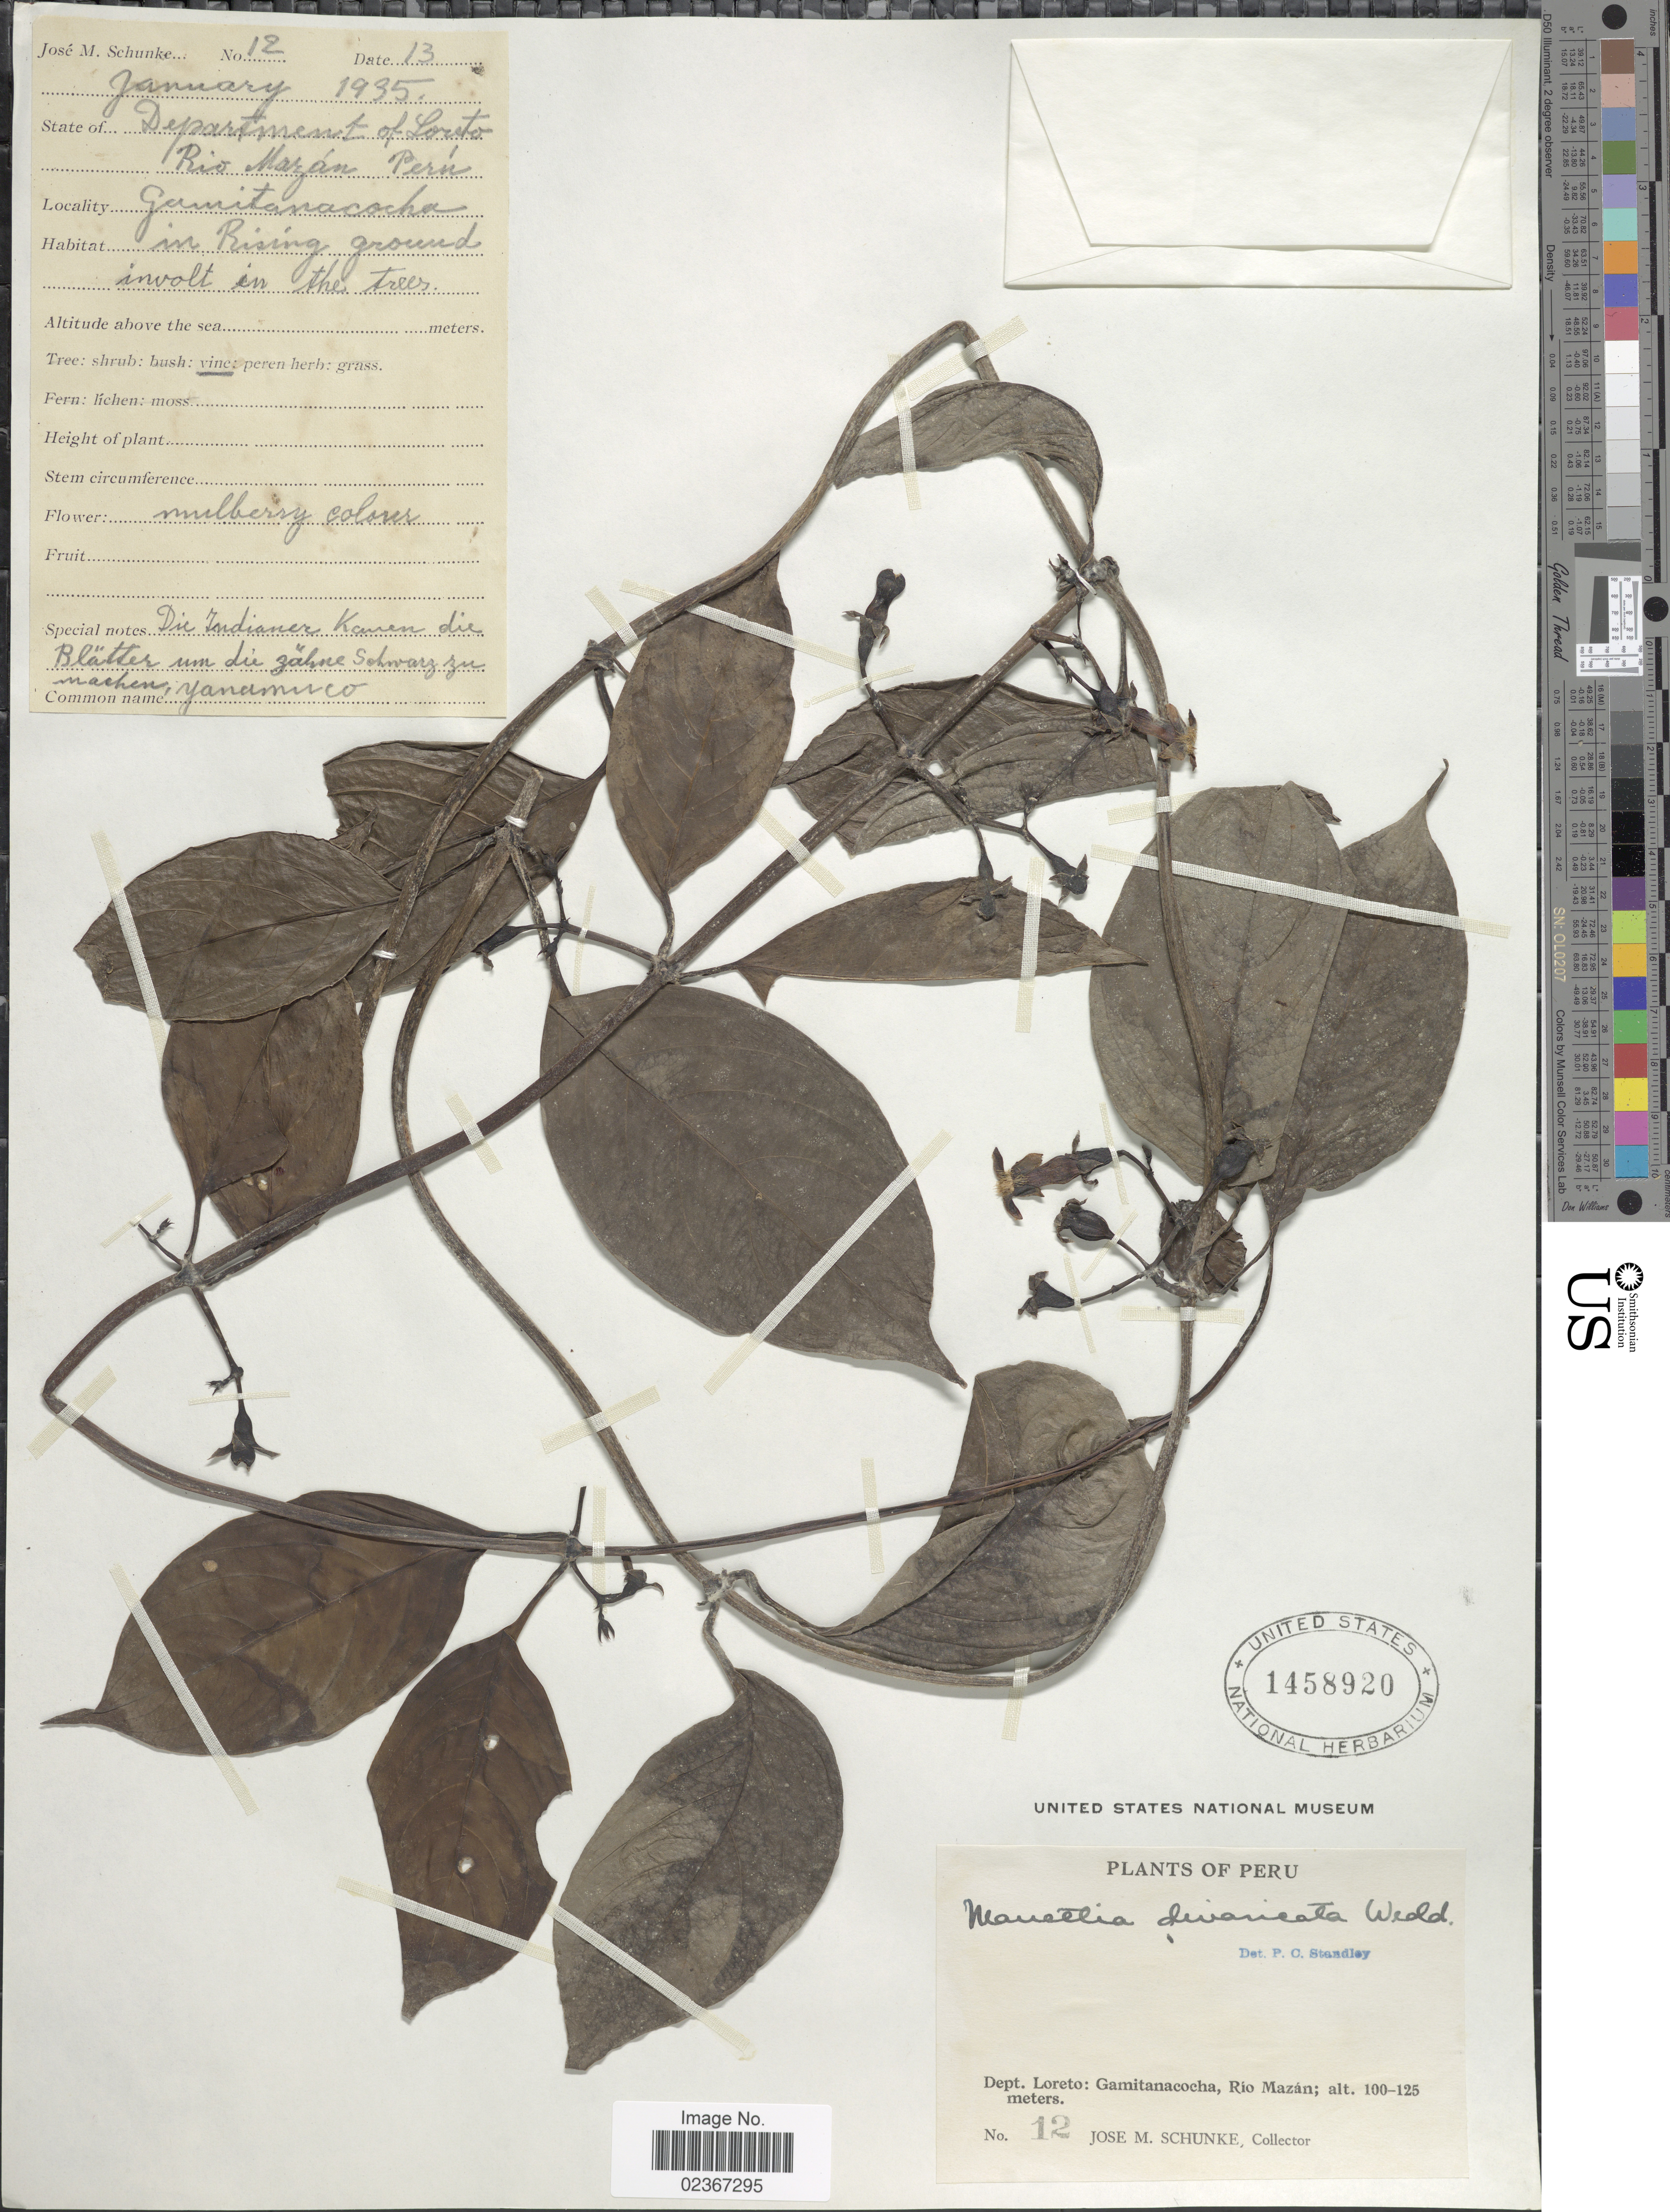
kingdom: Plantae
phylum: Tracheophyta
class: Magnoliopsida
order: Gentianales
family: Rubiaceae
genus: Manettia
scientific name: Manettia glandulosa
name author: Poepp.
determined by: Kirkbride, J. H., Jr.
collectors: J. M. Schunke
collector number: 12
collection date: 1935-01-13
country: Peru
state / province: Loreto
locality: Department of Loreto, Rio Mazan, Gamitanacocha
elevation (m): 100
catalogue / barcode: US 1458920